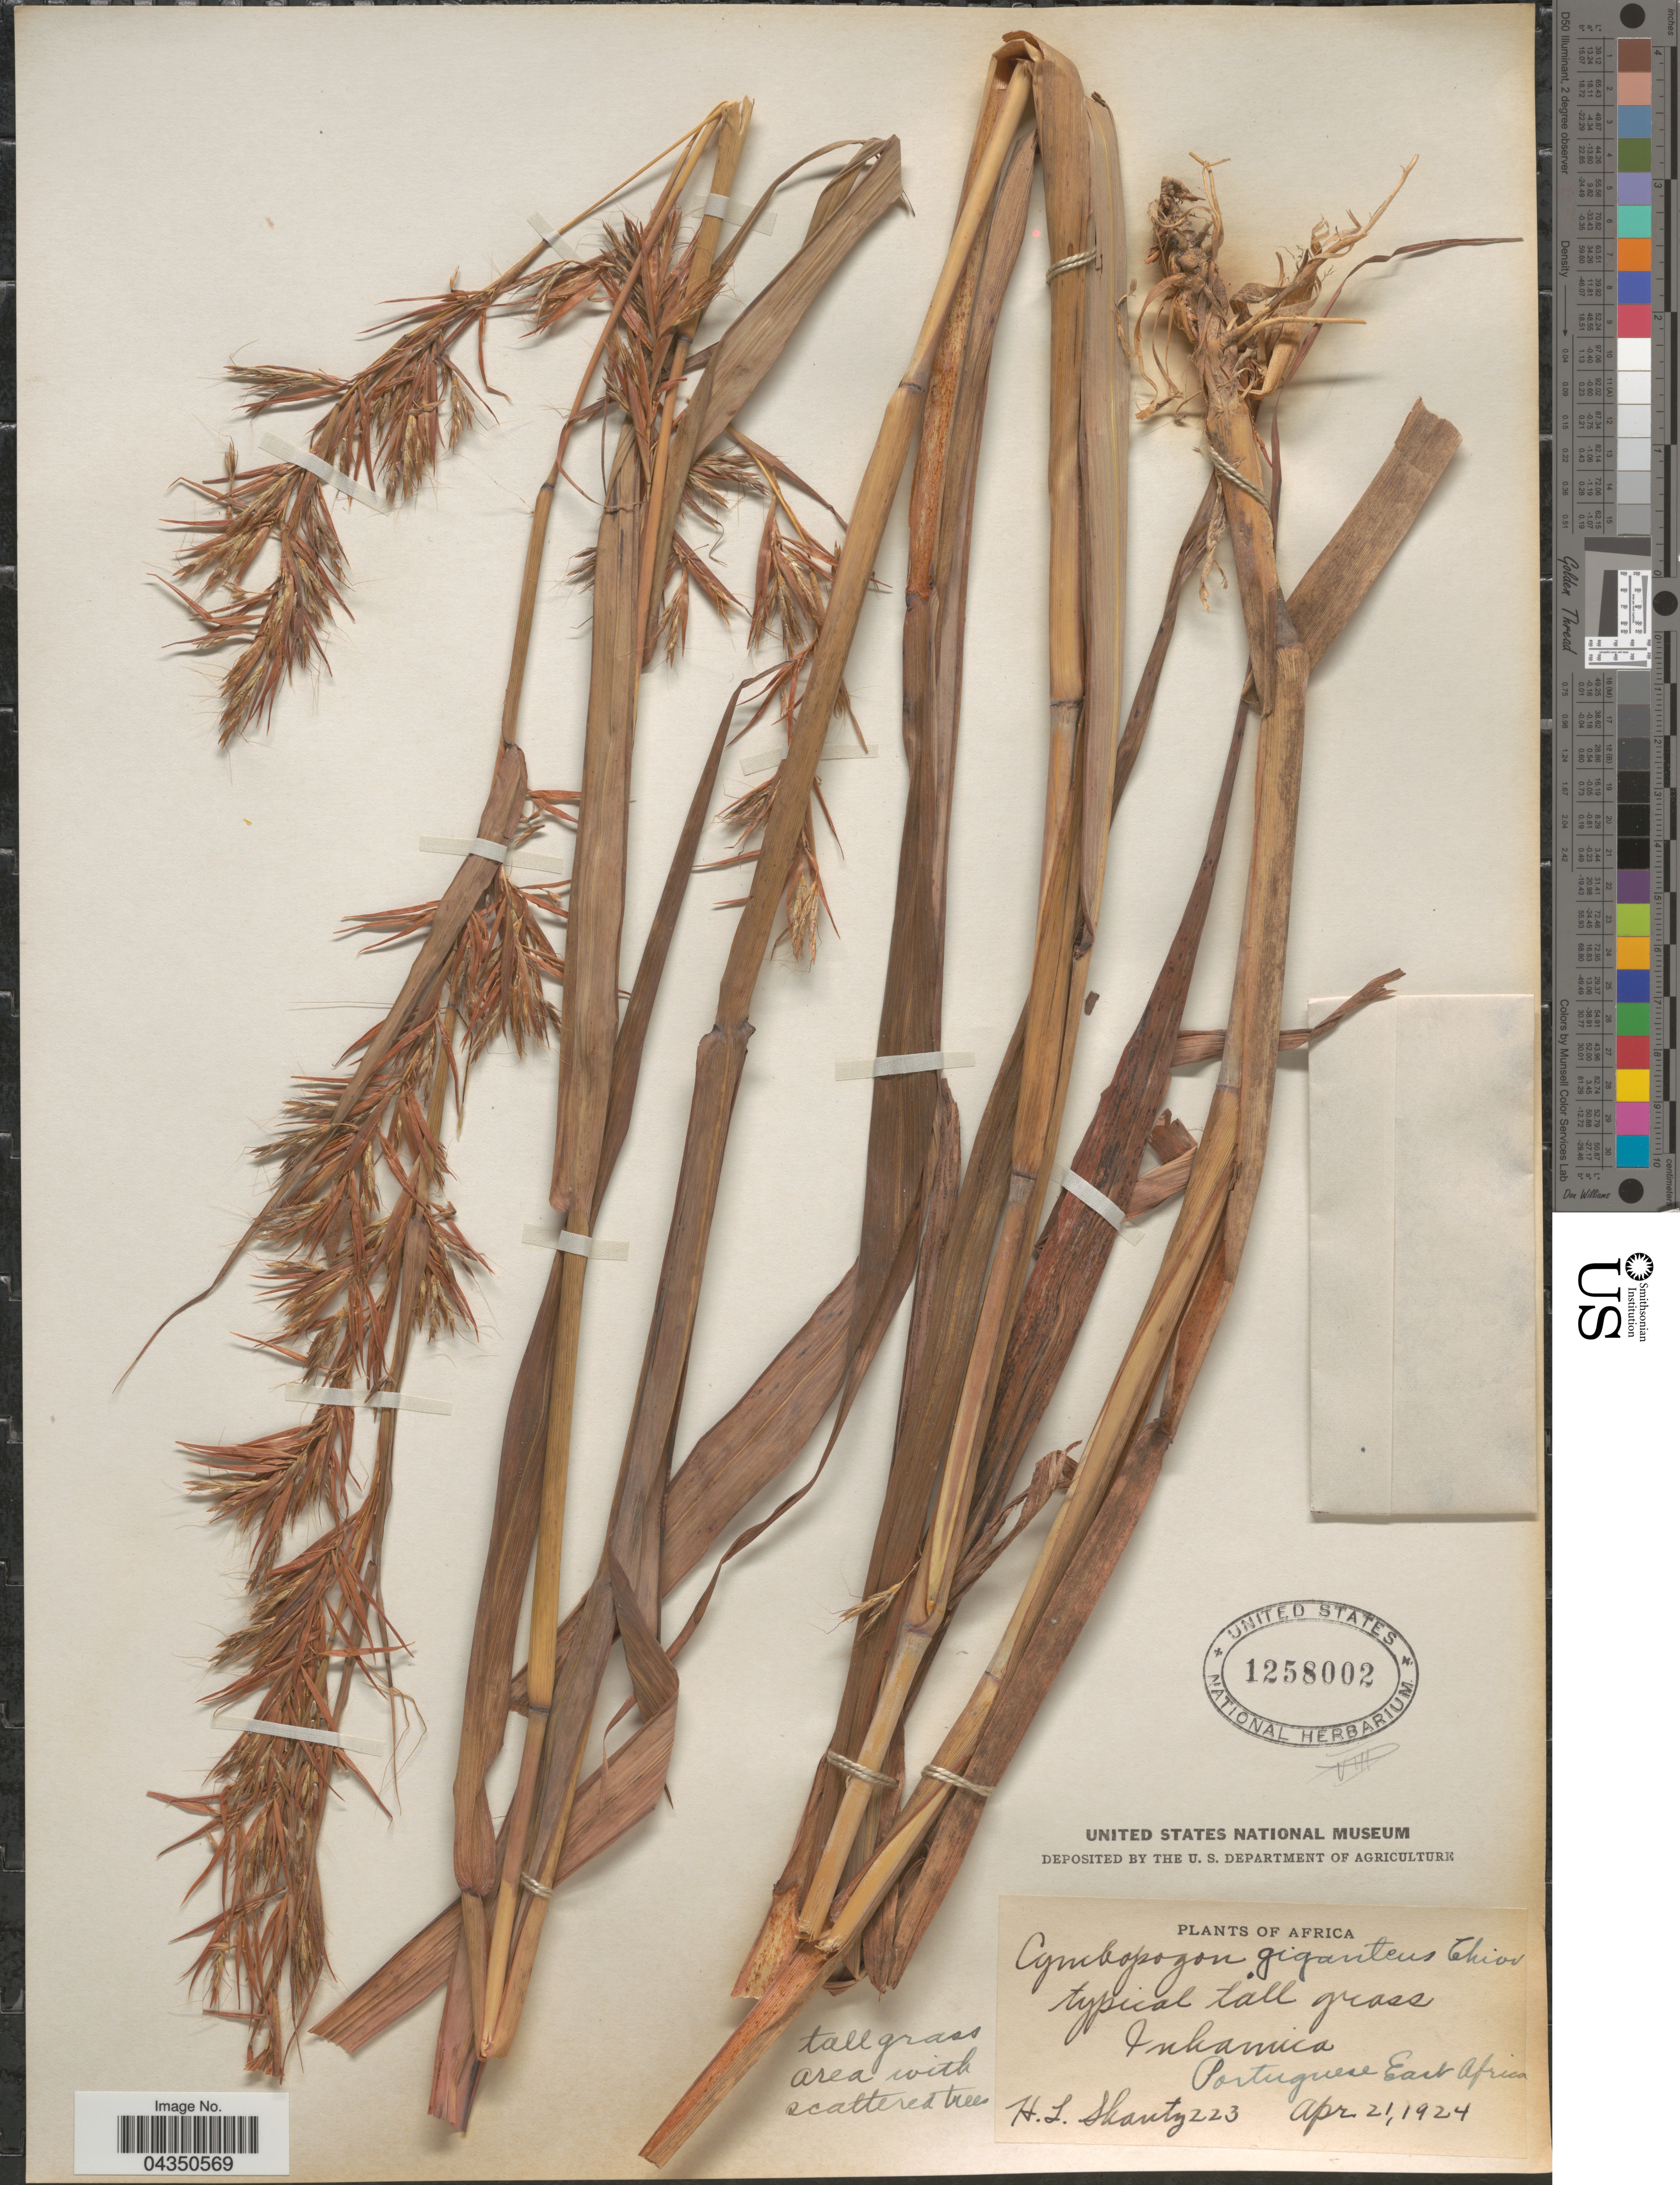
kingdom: Plantae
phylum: Tracheophyta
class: Liliopsida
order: Poales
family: Poaceae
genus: Cymbopogon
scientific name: Cymbopogon giganteus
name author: Chiov.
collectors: H. Shantz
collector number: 223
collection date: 1924-04-21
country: Mozambique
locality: Africa. Inhamica. Portuguese East Africa.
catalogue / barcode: US 1258002